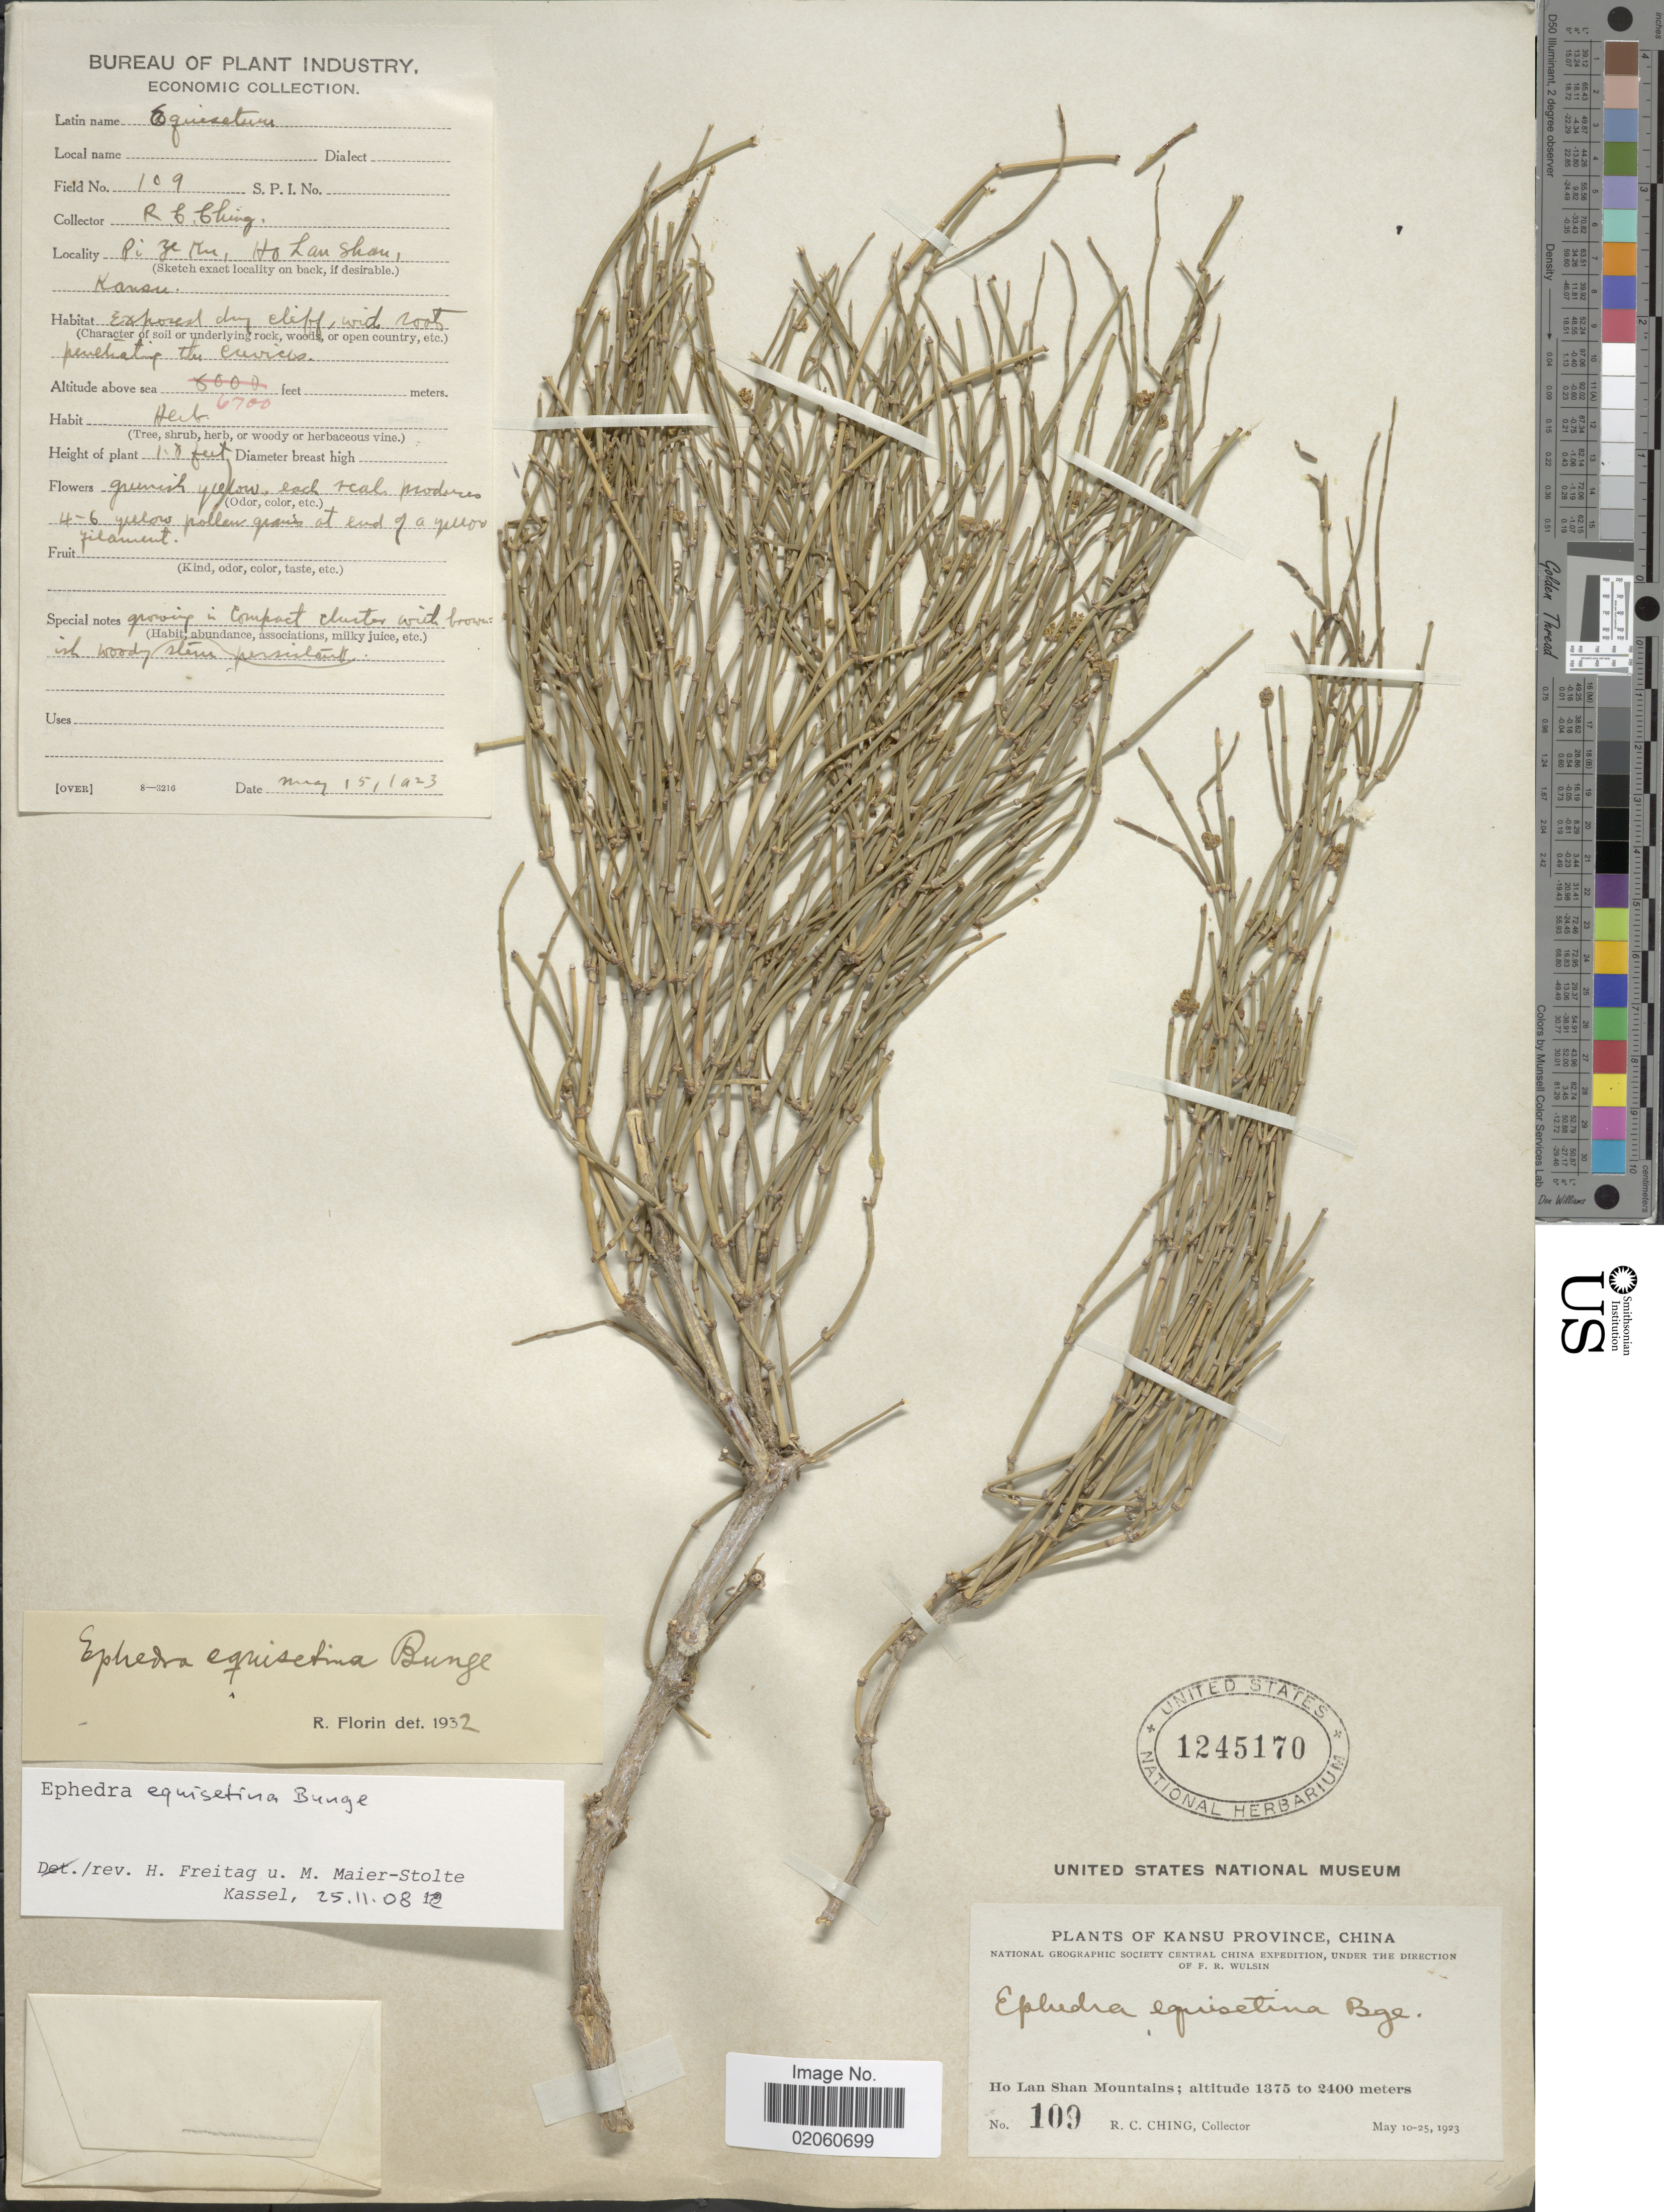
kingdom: Plantae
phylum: Tracheophyta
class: Gnetopsida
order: Ephedrales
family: Ephedraceae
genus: Ephedra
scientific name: Ephedra equisetina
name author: Bunge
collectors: R. C. Ching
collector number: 109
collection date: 1923-05-15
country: China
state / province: Gansu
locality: Kansu Province, Ho Lan Shan Mountains.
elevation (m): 1375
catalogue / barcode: US 1245170